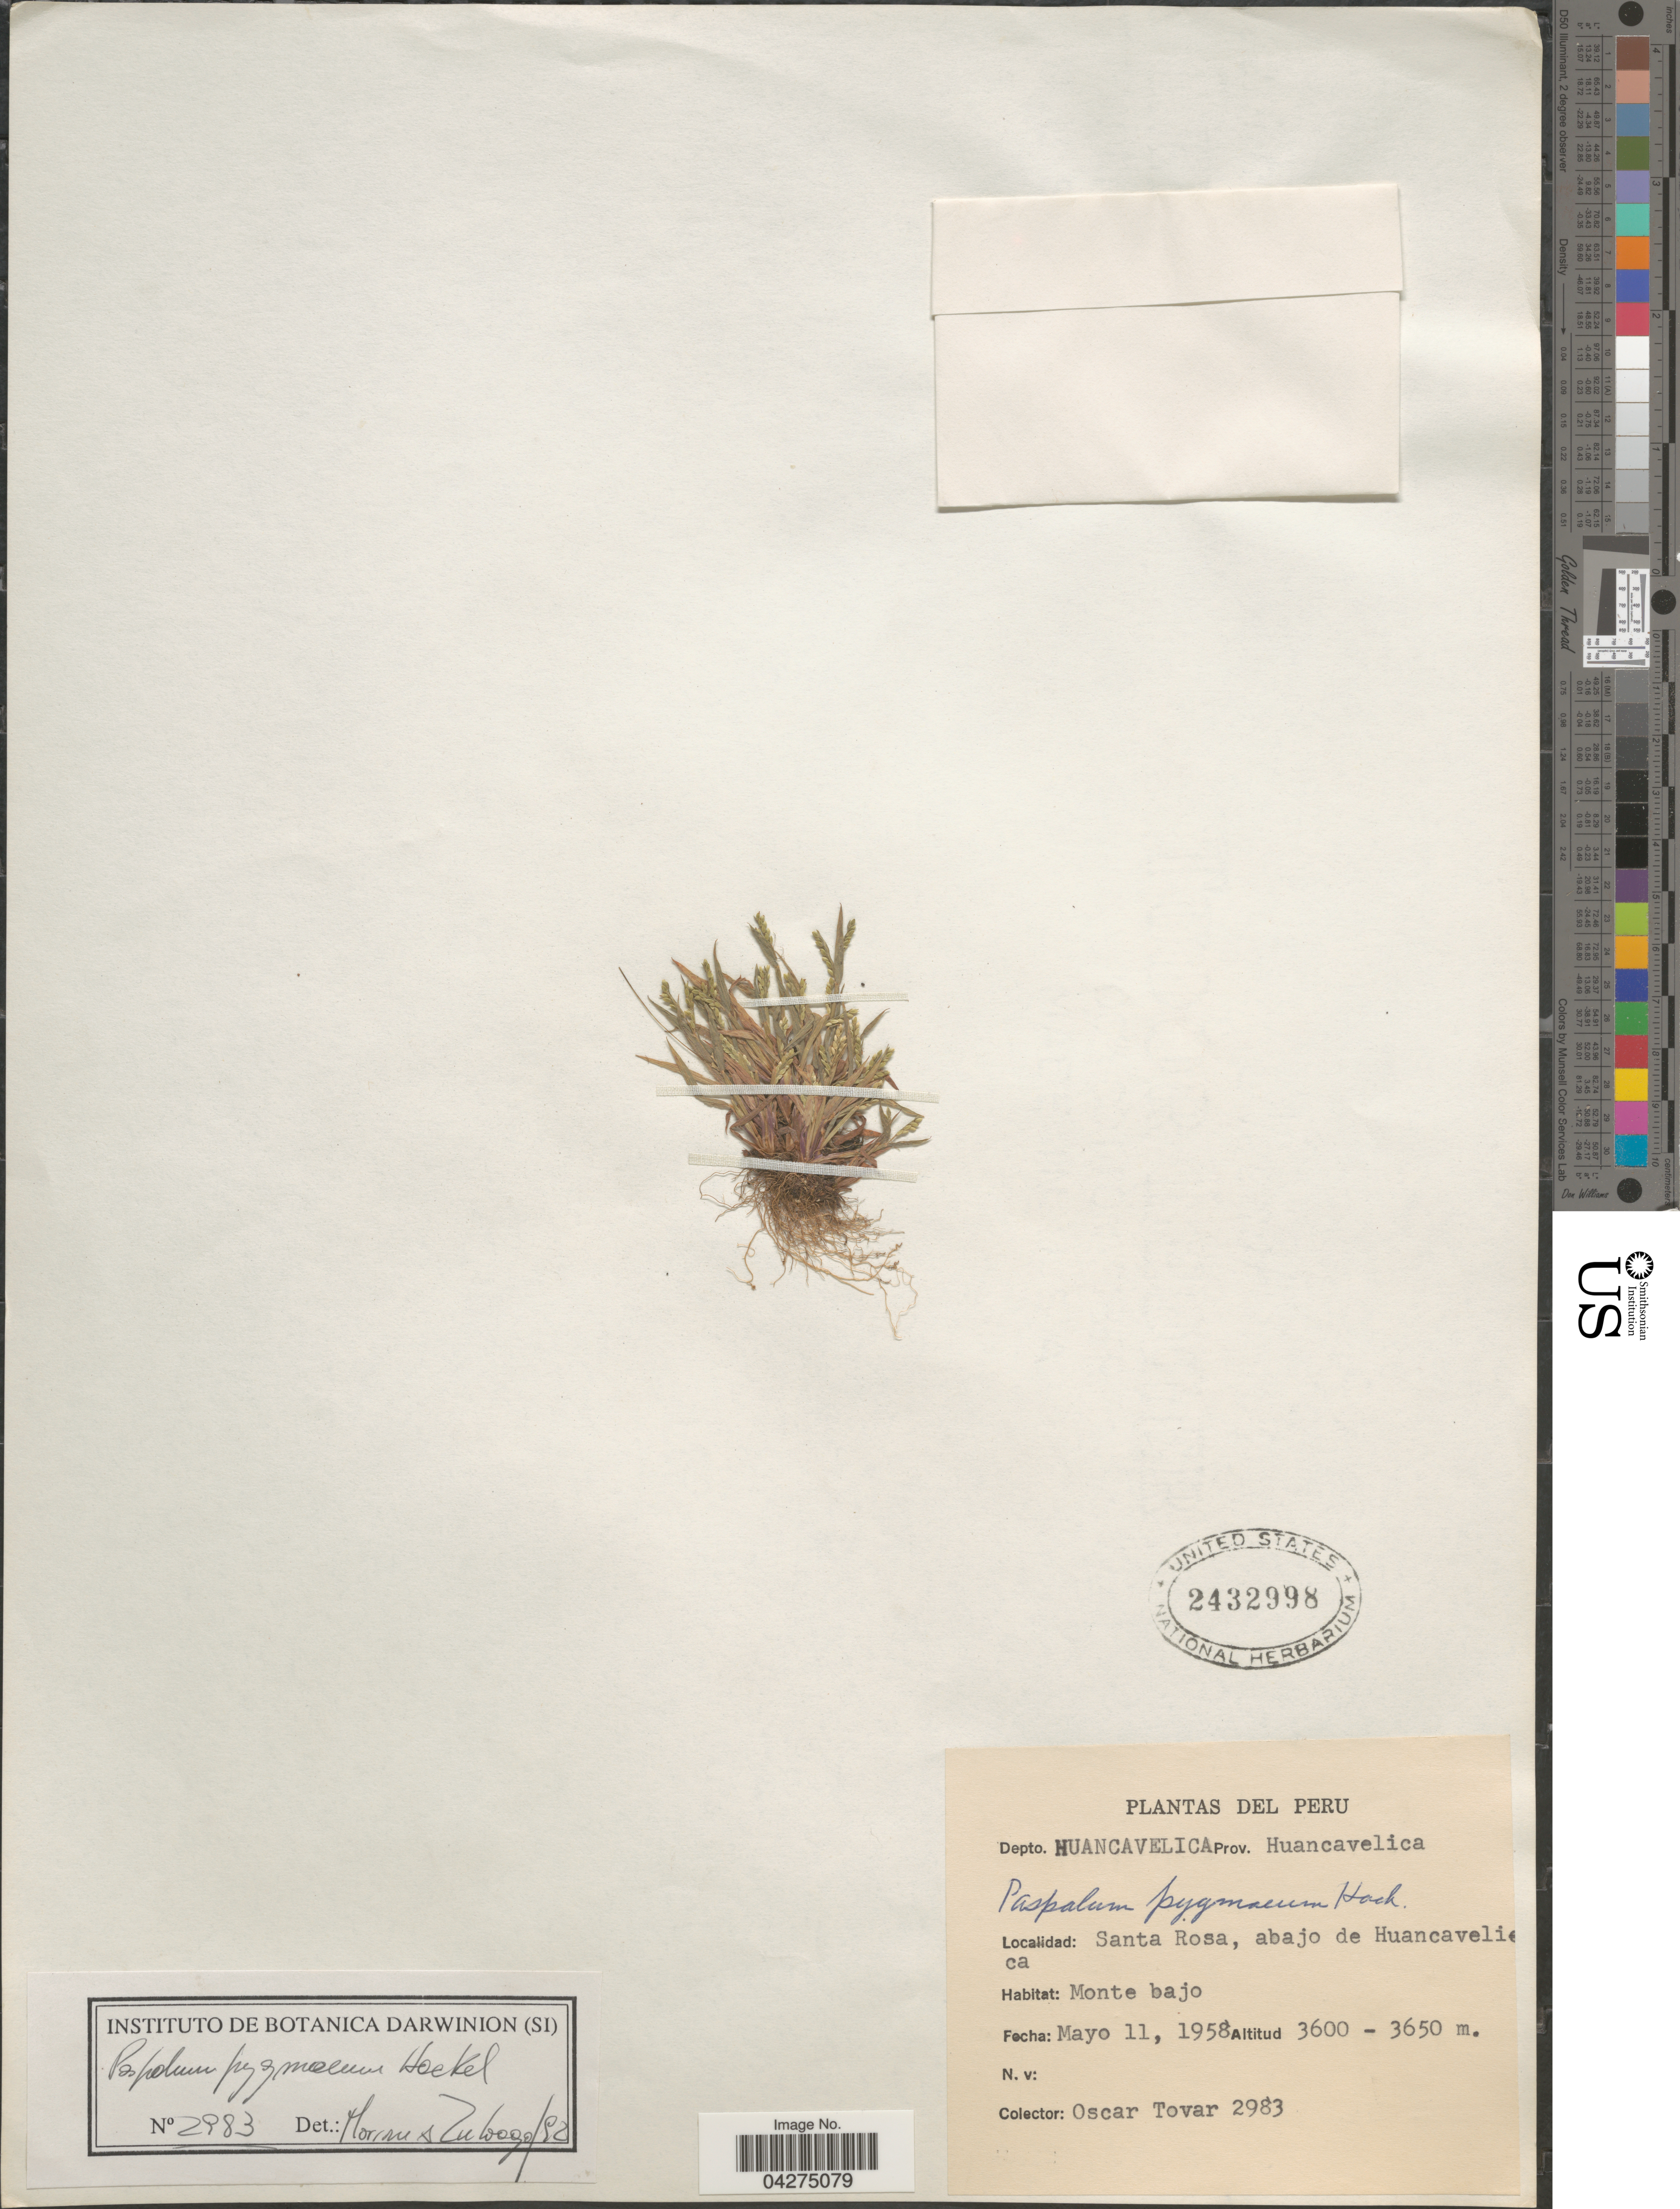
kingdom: Plantae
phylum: Tracheophyta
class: Liliopsida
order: Poales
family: Poaceae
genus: Paspalum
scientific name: Paspalum pygmaeum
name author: Hack.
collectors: Ó. Tovar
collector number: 2983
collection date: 1958-05-11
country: Peru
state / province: Huancavelica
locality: Depto. Huancavelica. Prov. Huancavelica. Santa Rosa, abajo de Huancavelica. Monte bajo.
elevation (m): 3600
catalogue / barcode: US 2432998